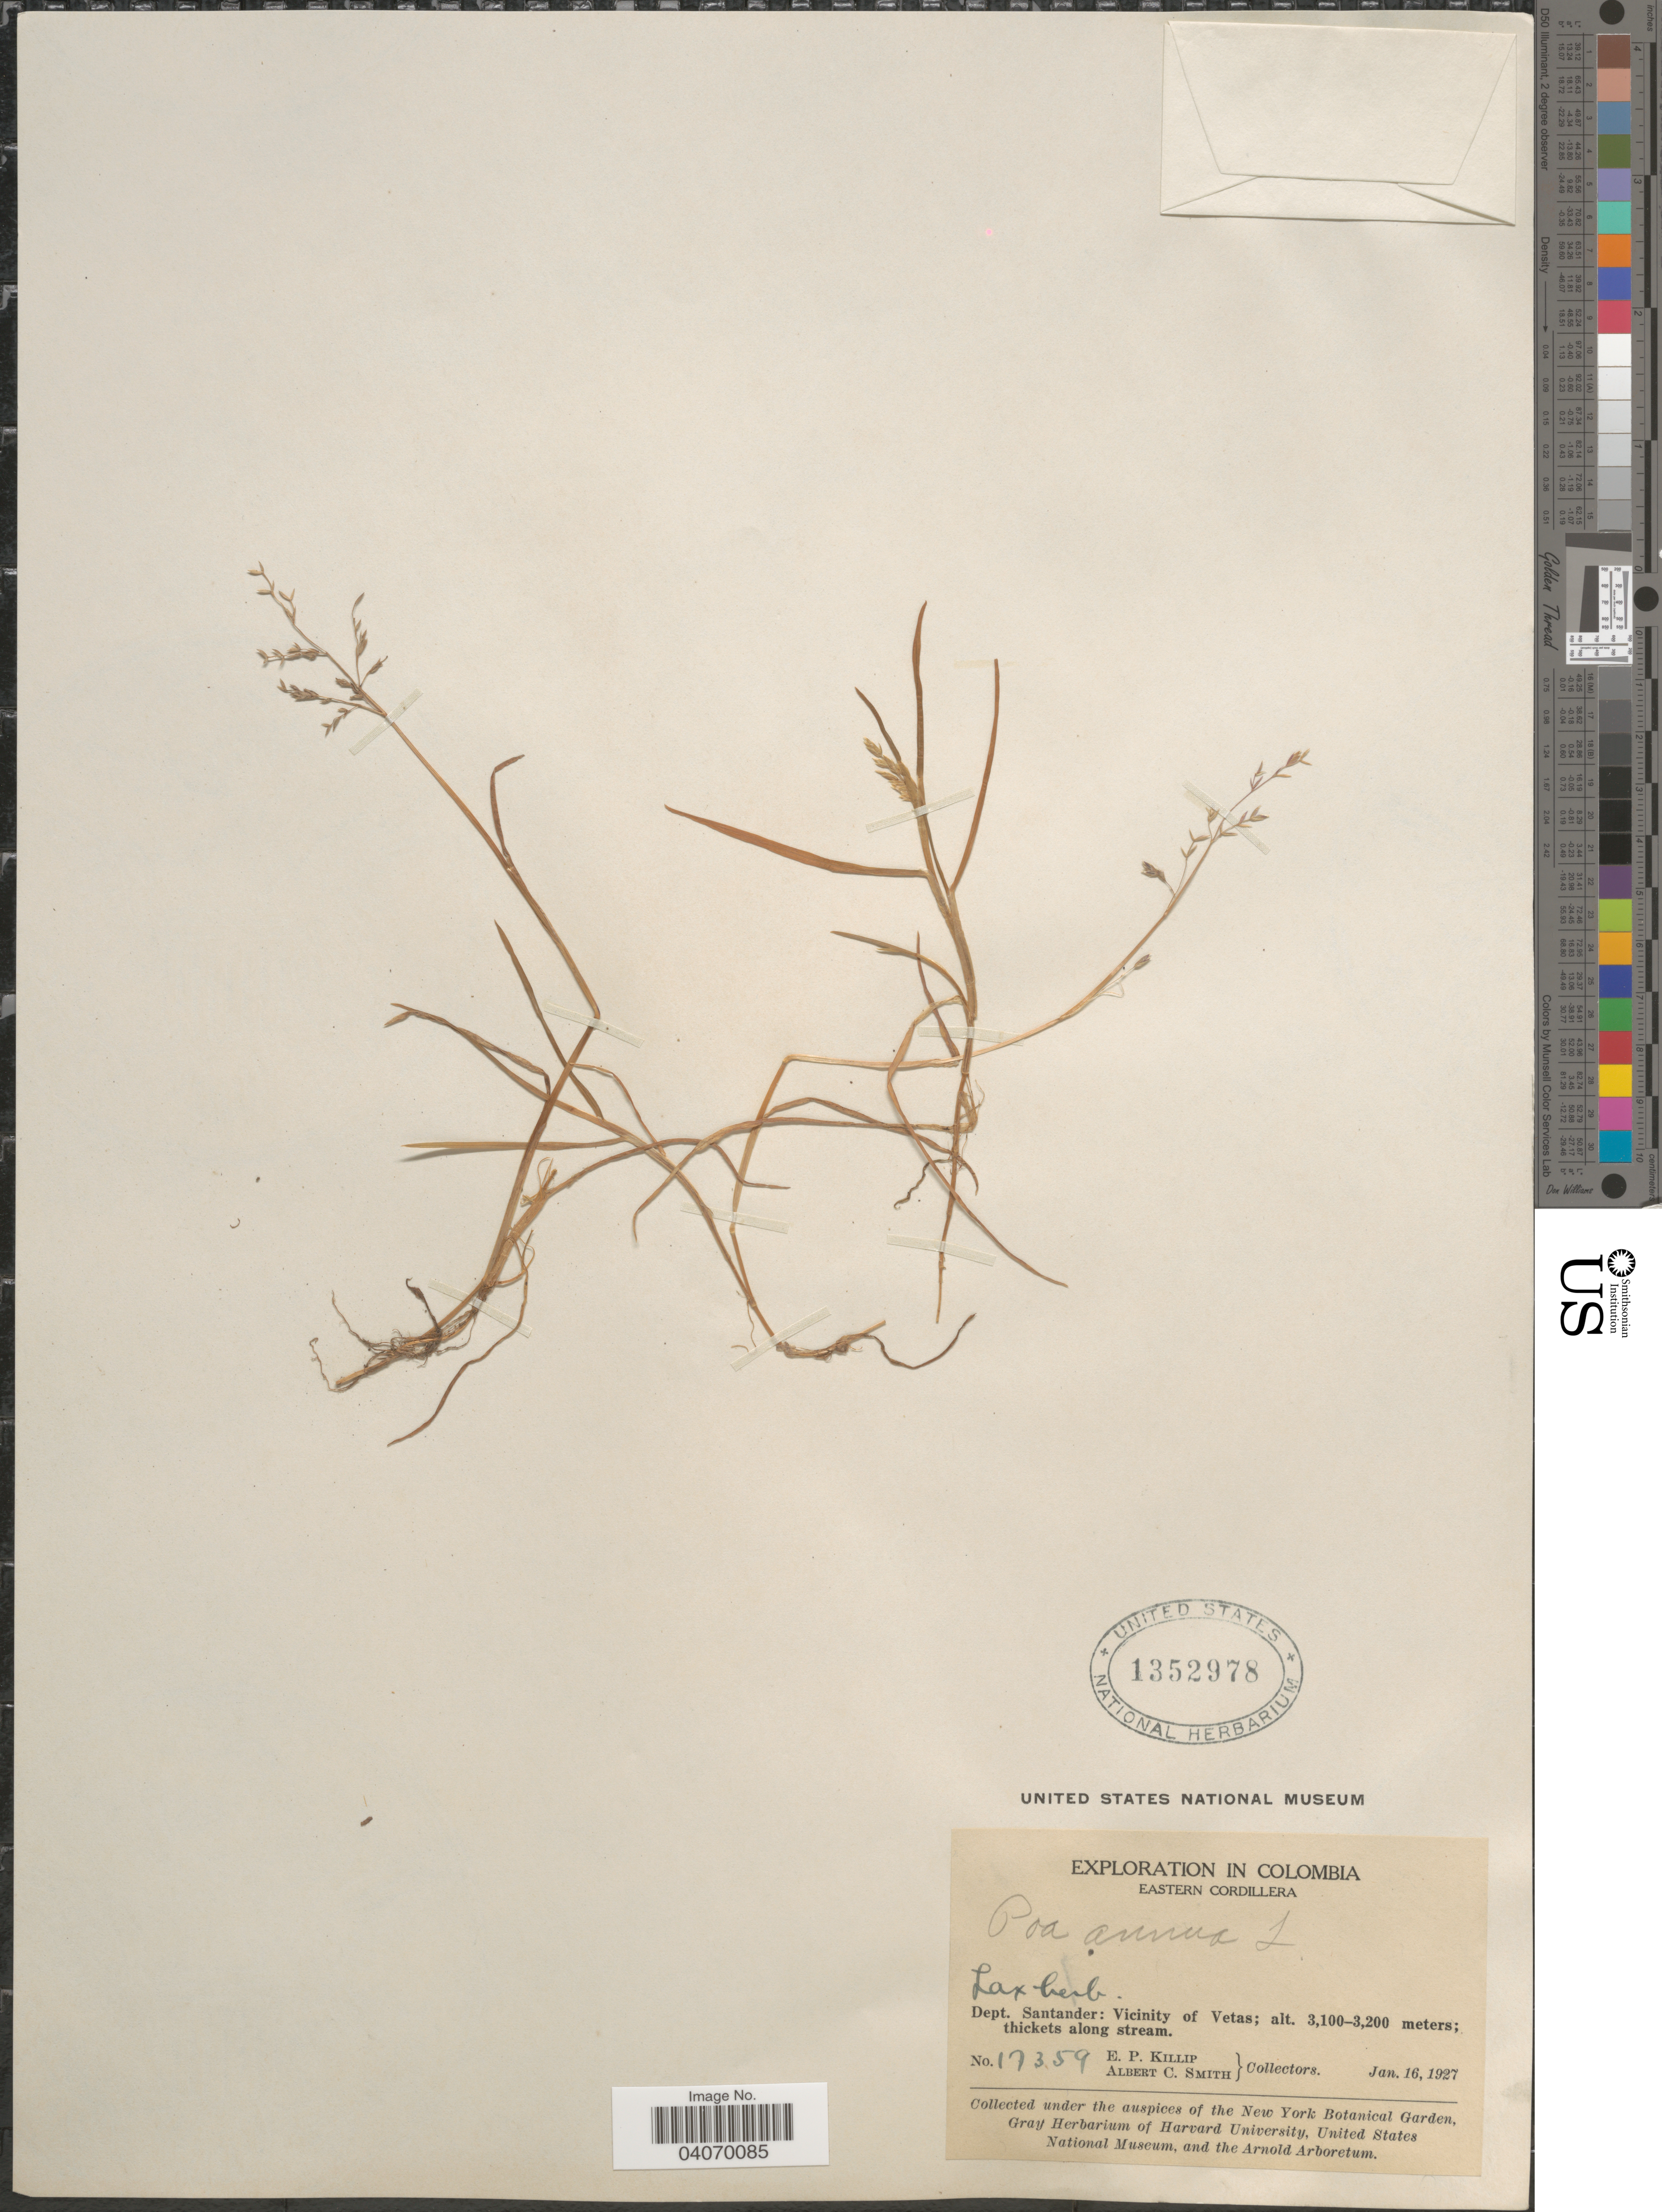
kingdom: Plantae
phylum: Tracheophyta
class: Liliopsida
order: Poales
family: Poaceae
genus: Poa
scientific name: Poa annua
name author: L.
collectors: E. P. Killip & A. C. Smith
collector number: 17359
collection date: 1927-01-16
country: Colombia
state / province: Santander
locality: Exploration in Colombia. Eastern Cordillera. Dept. Santander: Vicinity of Vetas.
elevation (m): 3100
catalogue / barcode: US 1352978